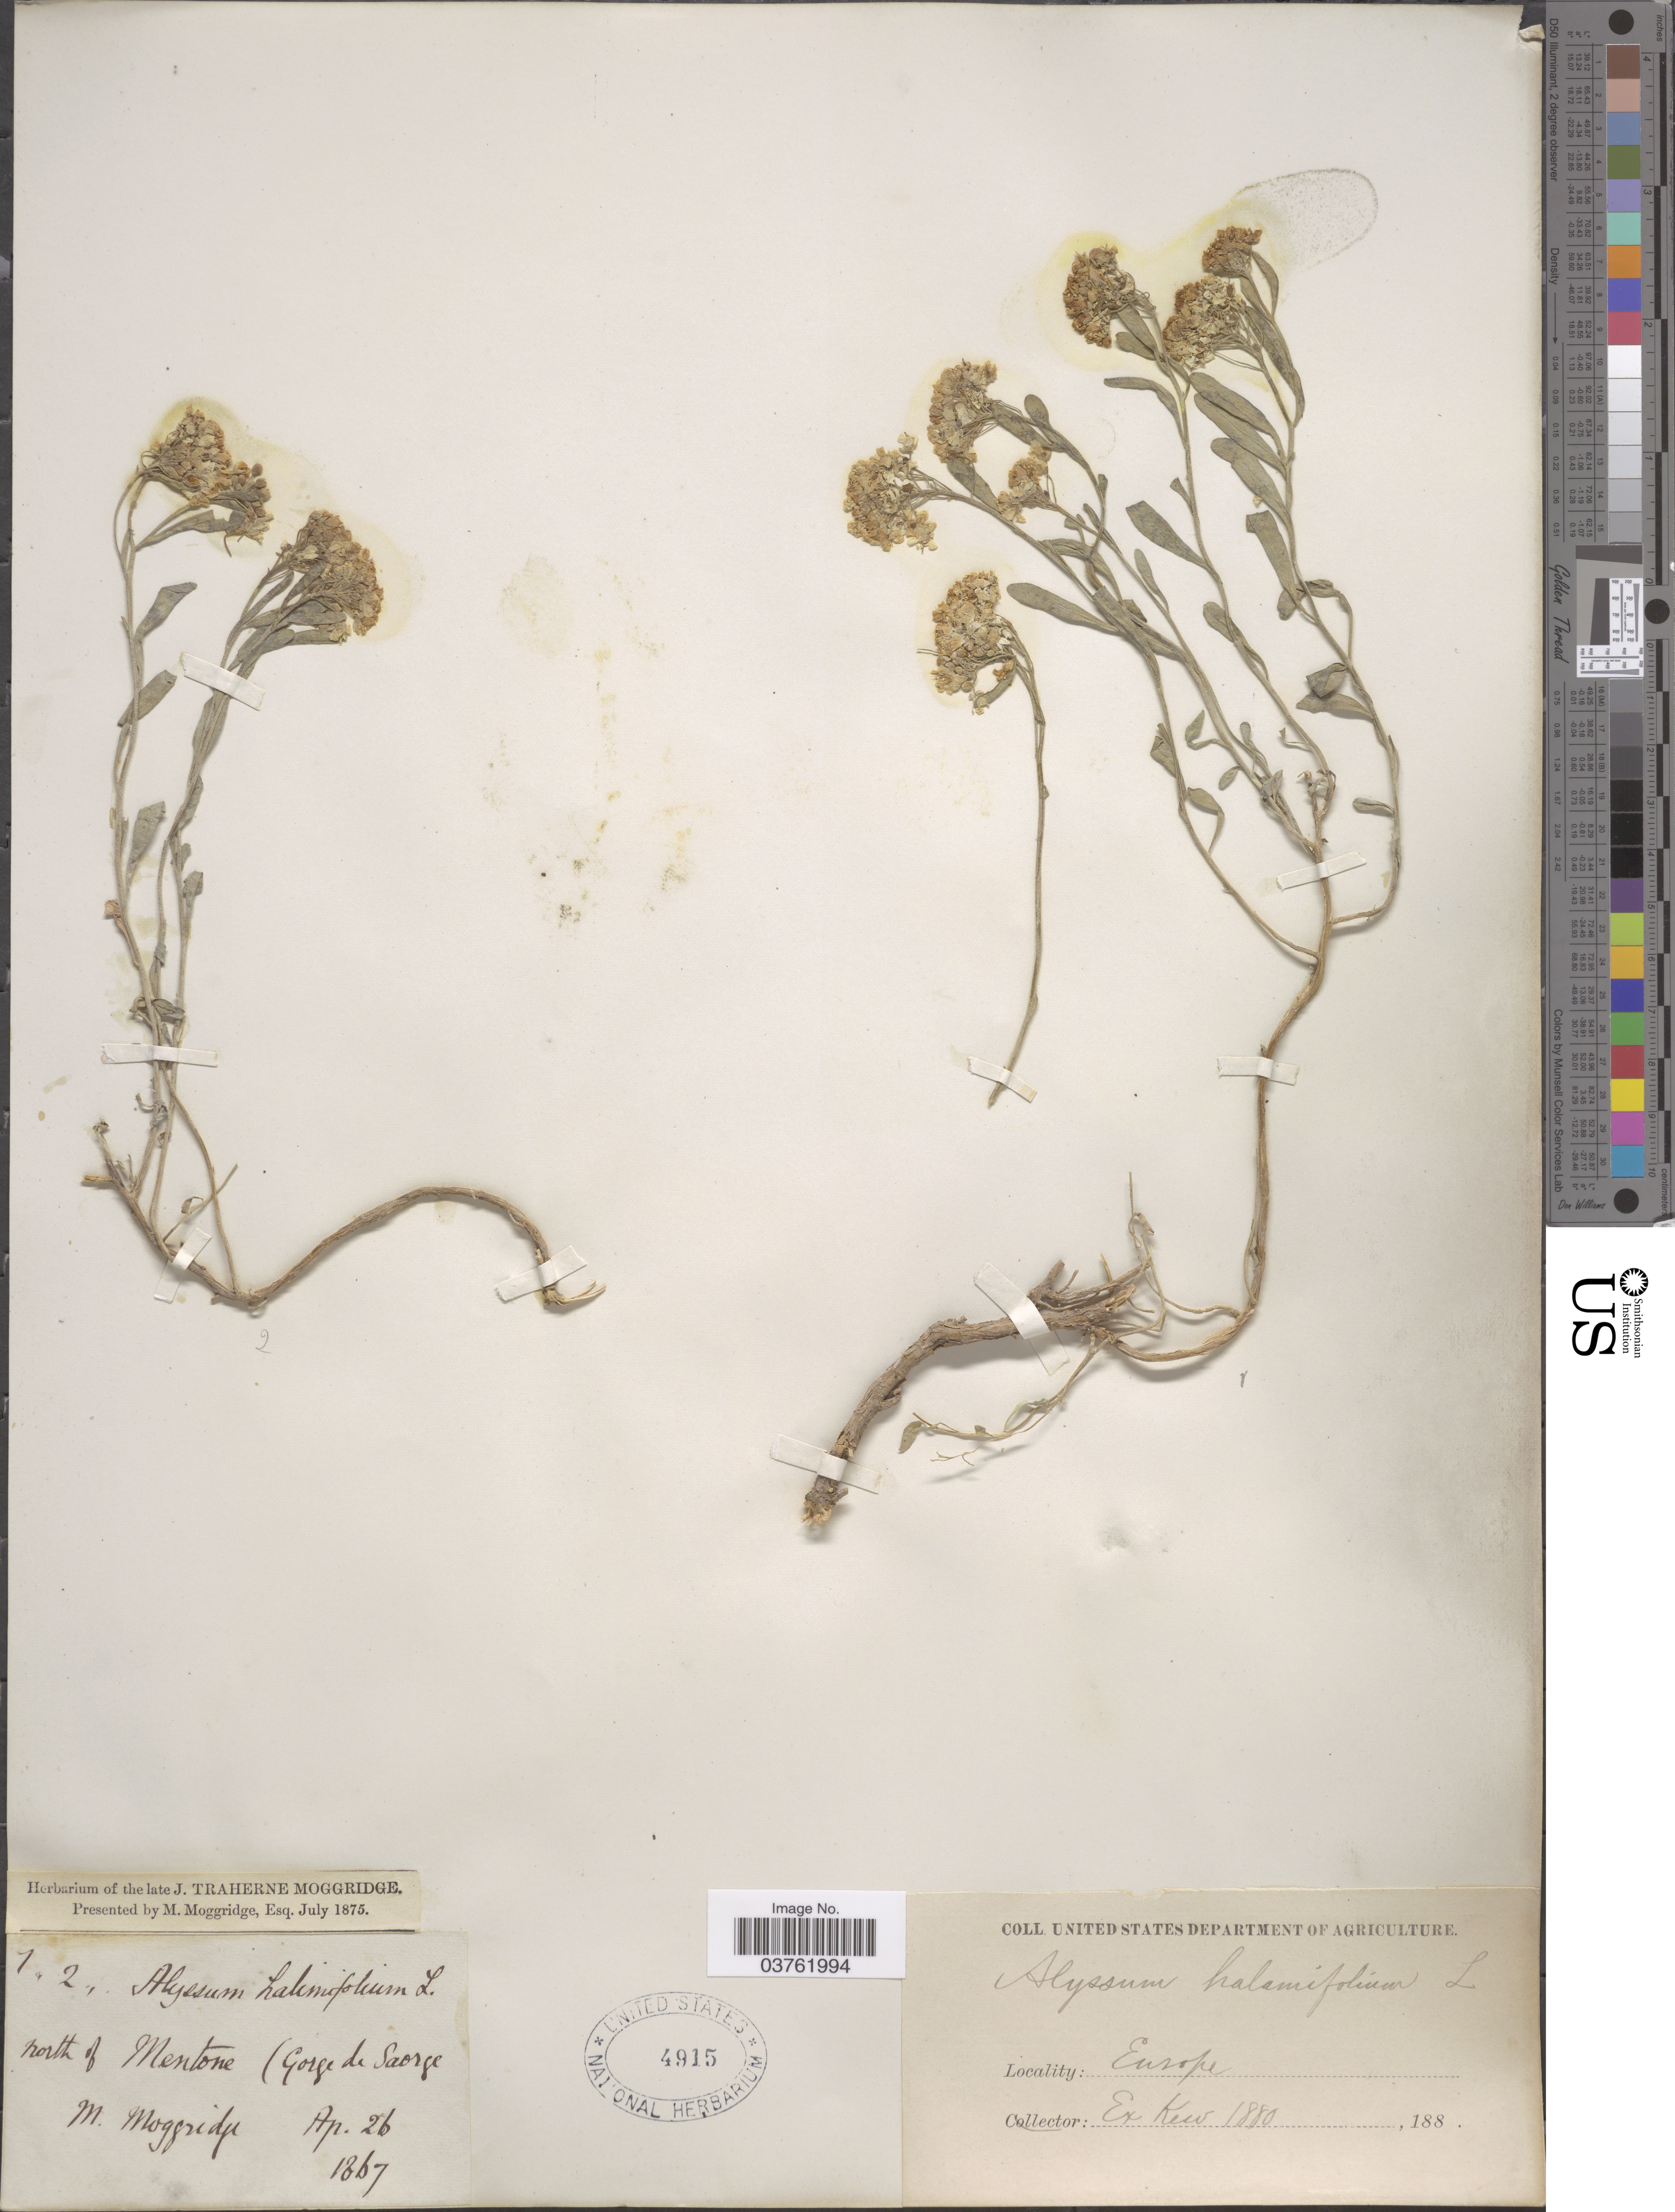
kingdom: Plantae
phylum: Tracheophyta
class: Magnoliopsida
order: Brassicales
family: Brassicaceae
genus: Alyssum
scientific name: Alyssum halimifolium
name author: L.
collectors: M. Moggridge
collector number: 1/2?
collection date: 1867-04-26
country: France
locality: Europe. North of Mentone (Gorge de Saorge.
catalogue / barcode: US 4915